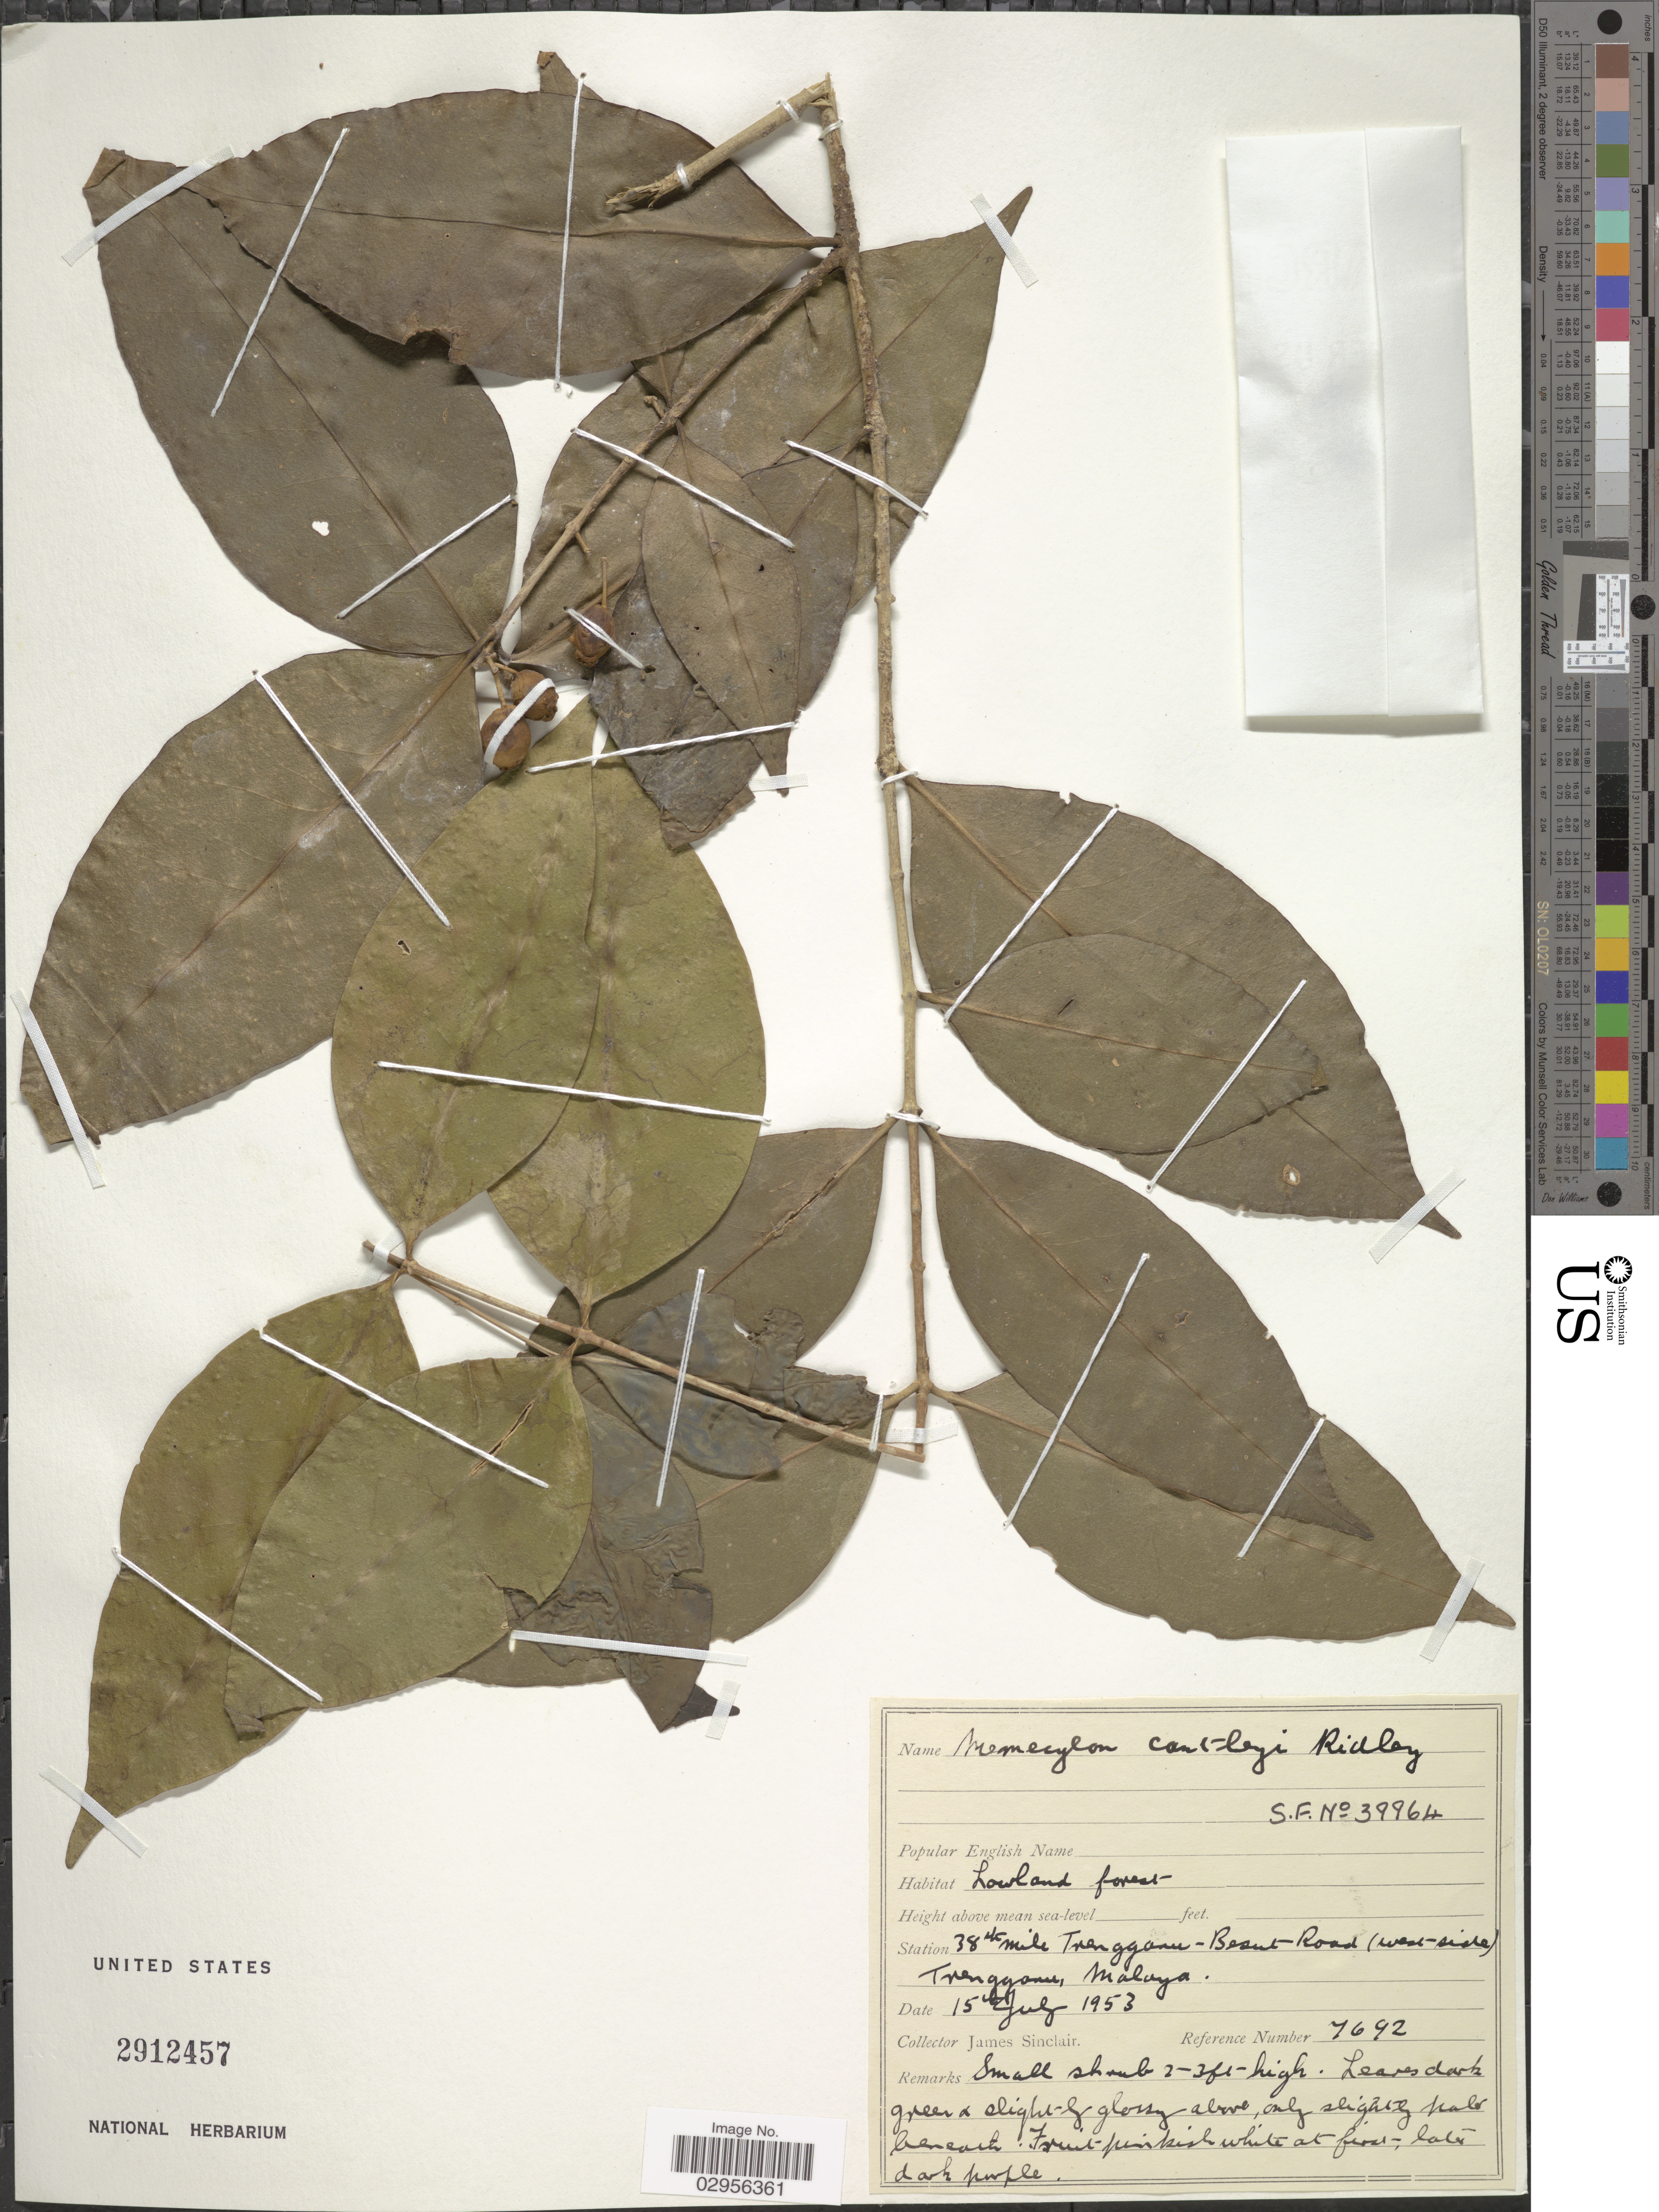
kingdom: Plantae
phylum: Tracheophyta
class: Magnoliopsida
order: Myrtales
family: Melastomataceae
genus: Memecylon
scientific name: Memecylon cantleyi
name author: Ridl.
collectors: J. Sinclair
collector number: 7692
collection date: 1953-07-15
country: Malaysia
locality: Station 38th mile Trengganu-Besut Road (west side) Trengganu, Malaya.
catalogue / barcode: US 2912457